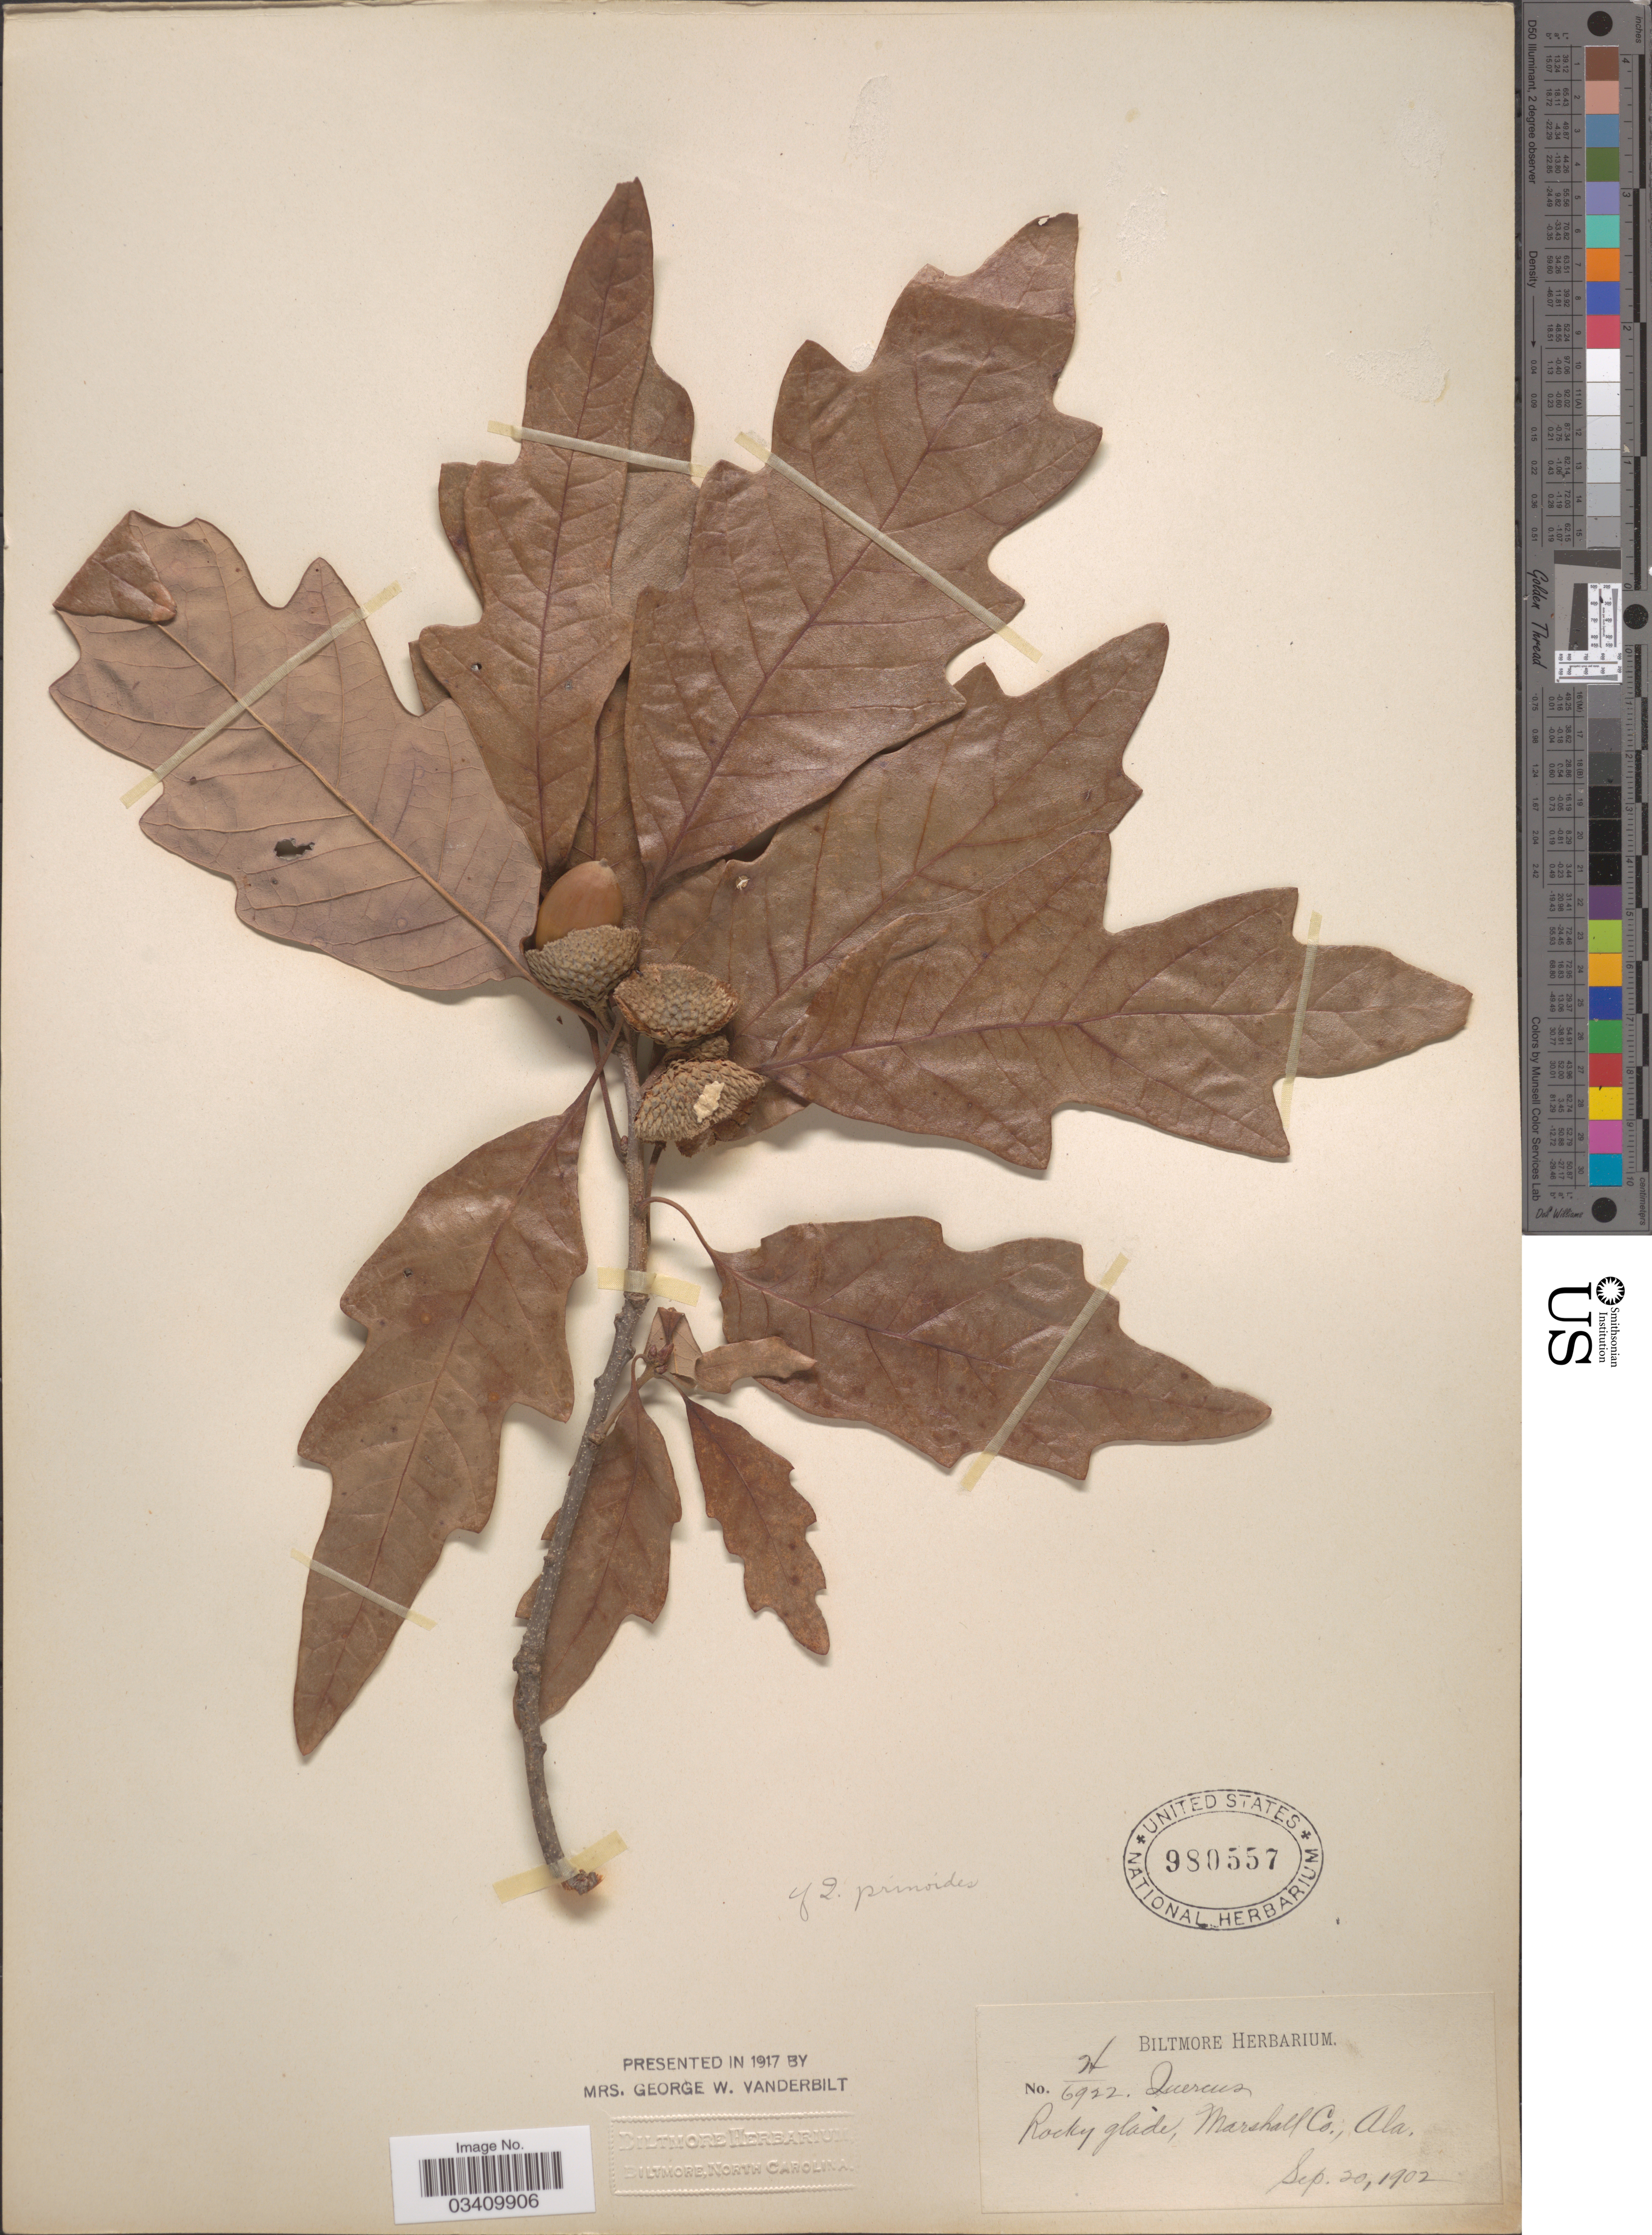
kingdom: Plantae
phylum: Tracheophyta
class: Magnoliopsida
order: Fagales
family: Fagaceae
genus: Quercus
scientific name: Quercus sp.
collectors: ex herb. Biltmore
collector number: H/6922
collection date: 1902-09-20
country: United States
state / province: Alabama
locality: Rocky glade, Marshall Co.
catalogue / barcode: US 980557